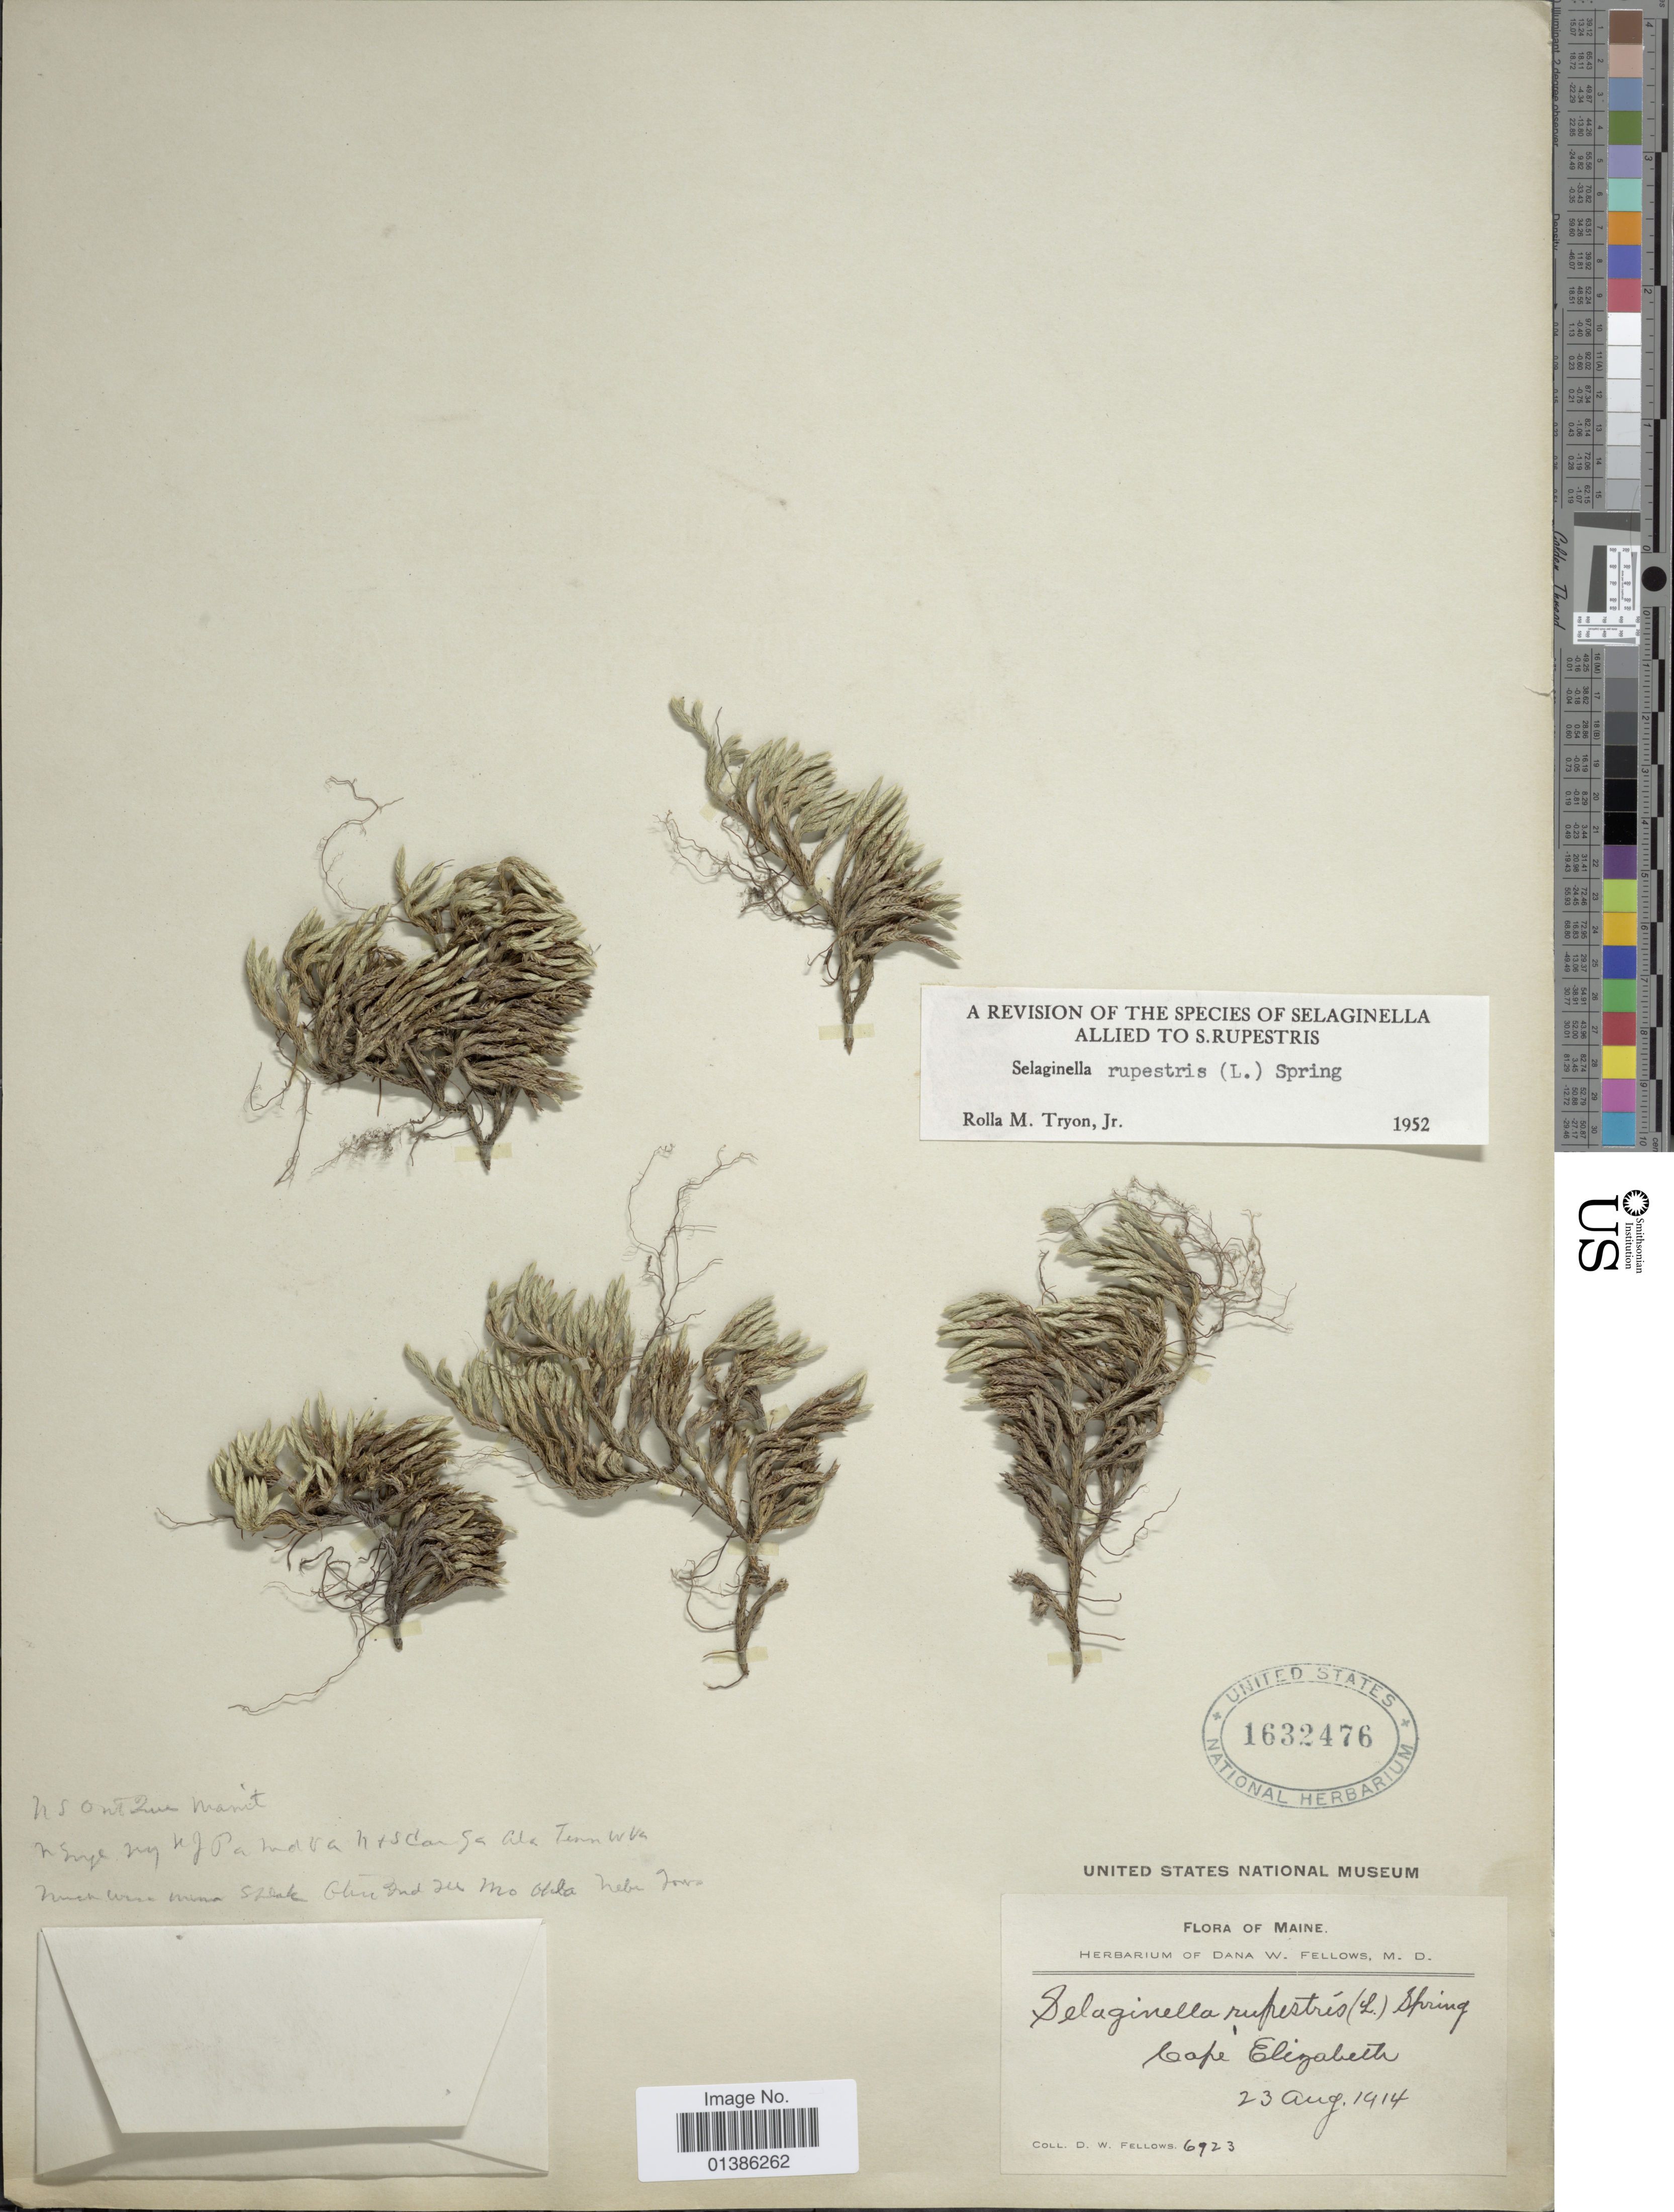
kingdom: Plantae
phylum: Tracheophyta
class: Lycopodiopsida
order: Selaginellales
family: Selaginellaceae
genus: Selaginella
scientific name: Selaginella rupestris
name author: (L.) Spring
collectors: D. W. Fellows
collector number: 6923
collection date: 1914-08-23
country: United States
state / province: Maine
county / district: Cumberland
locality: Cape Elizabeth.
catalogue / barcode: US 1632476